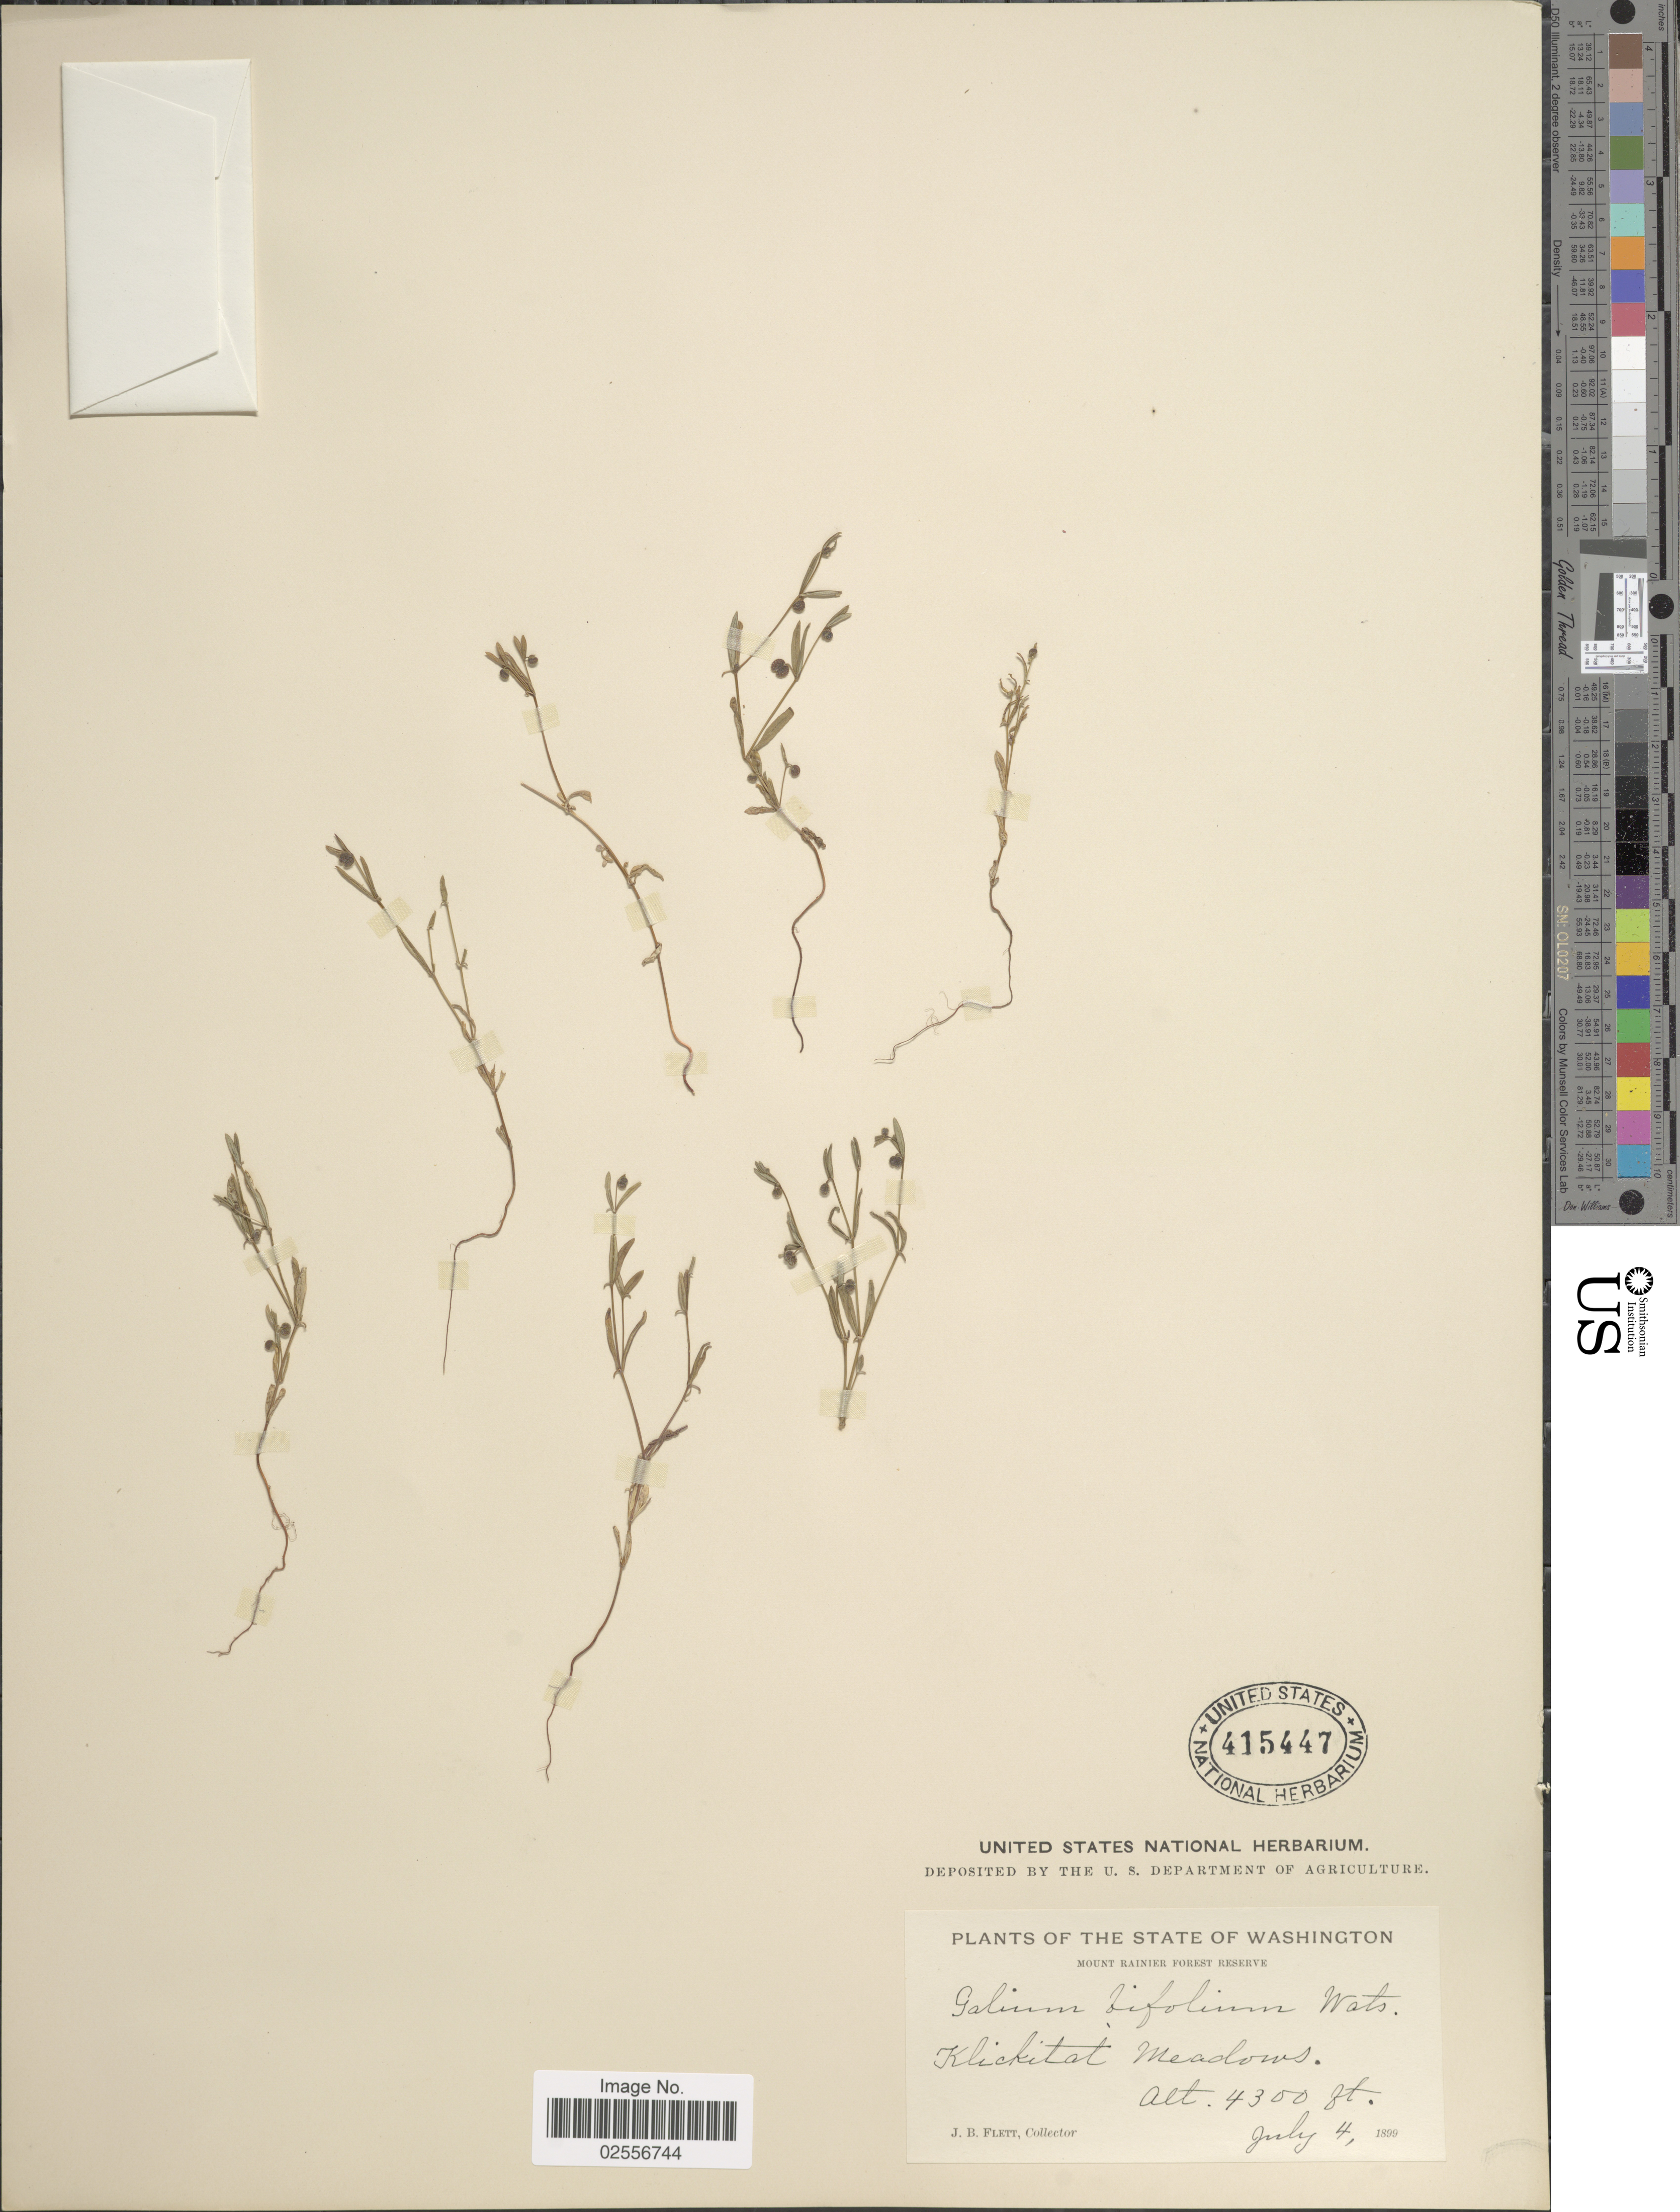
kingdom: Plantae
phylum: Tracheophyta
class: Magnoliopsida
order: Gentianales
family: Rubiaceae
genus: Galium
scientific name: Galium bifolium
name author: S. Watson in C. King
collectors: J. Flett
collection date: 1899-04-04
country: United States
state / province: Washington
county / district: Klickitat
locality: Mount Rainier Forest Reserve. Klickitat Meadows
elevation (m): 1311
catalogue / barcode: US 415447